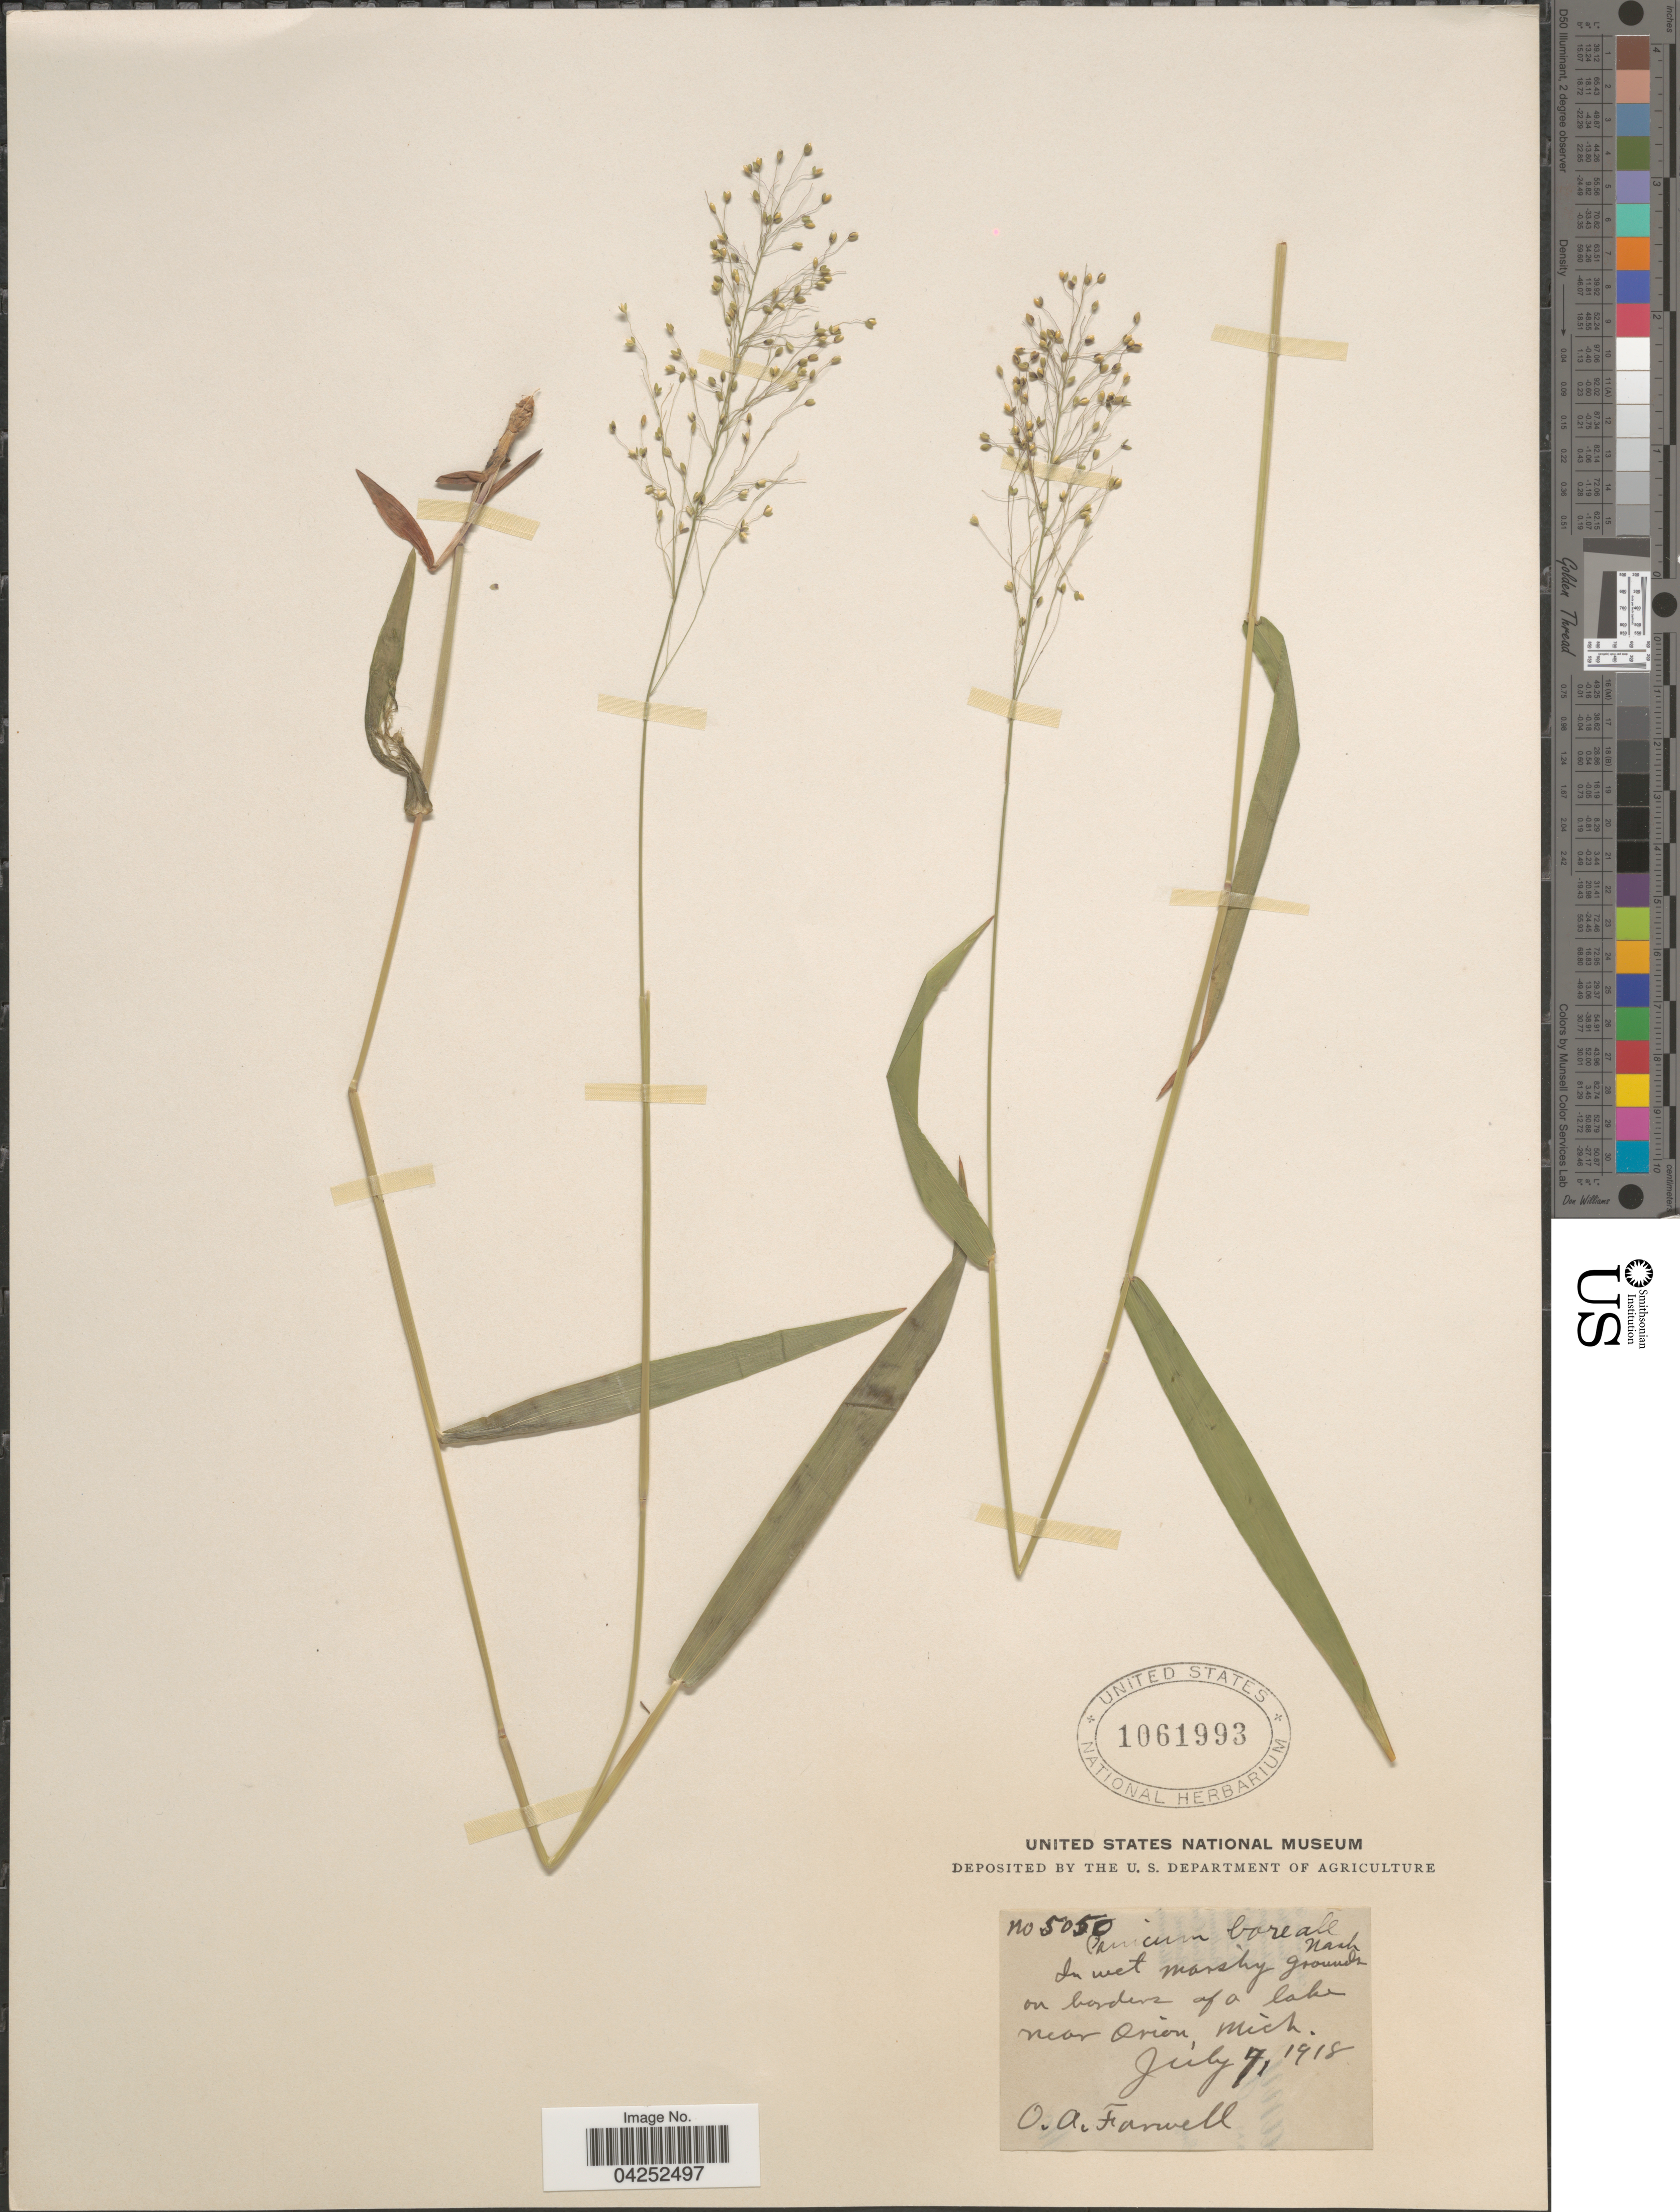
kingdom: Plantae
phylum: Tracheophyta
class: Liliopsida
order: Poales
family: Poaceae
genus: Dichanthelium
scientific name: Dichanthelium boreale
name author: (Nash) Freckmann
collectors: O. Farwell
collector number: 5050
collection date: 1918-07-07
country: United States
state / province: Michigan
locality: On borders of a lake near Orion.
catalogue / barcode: US 1061993